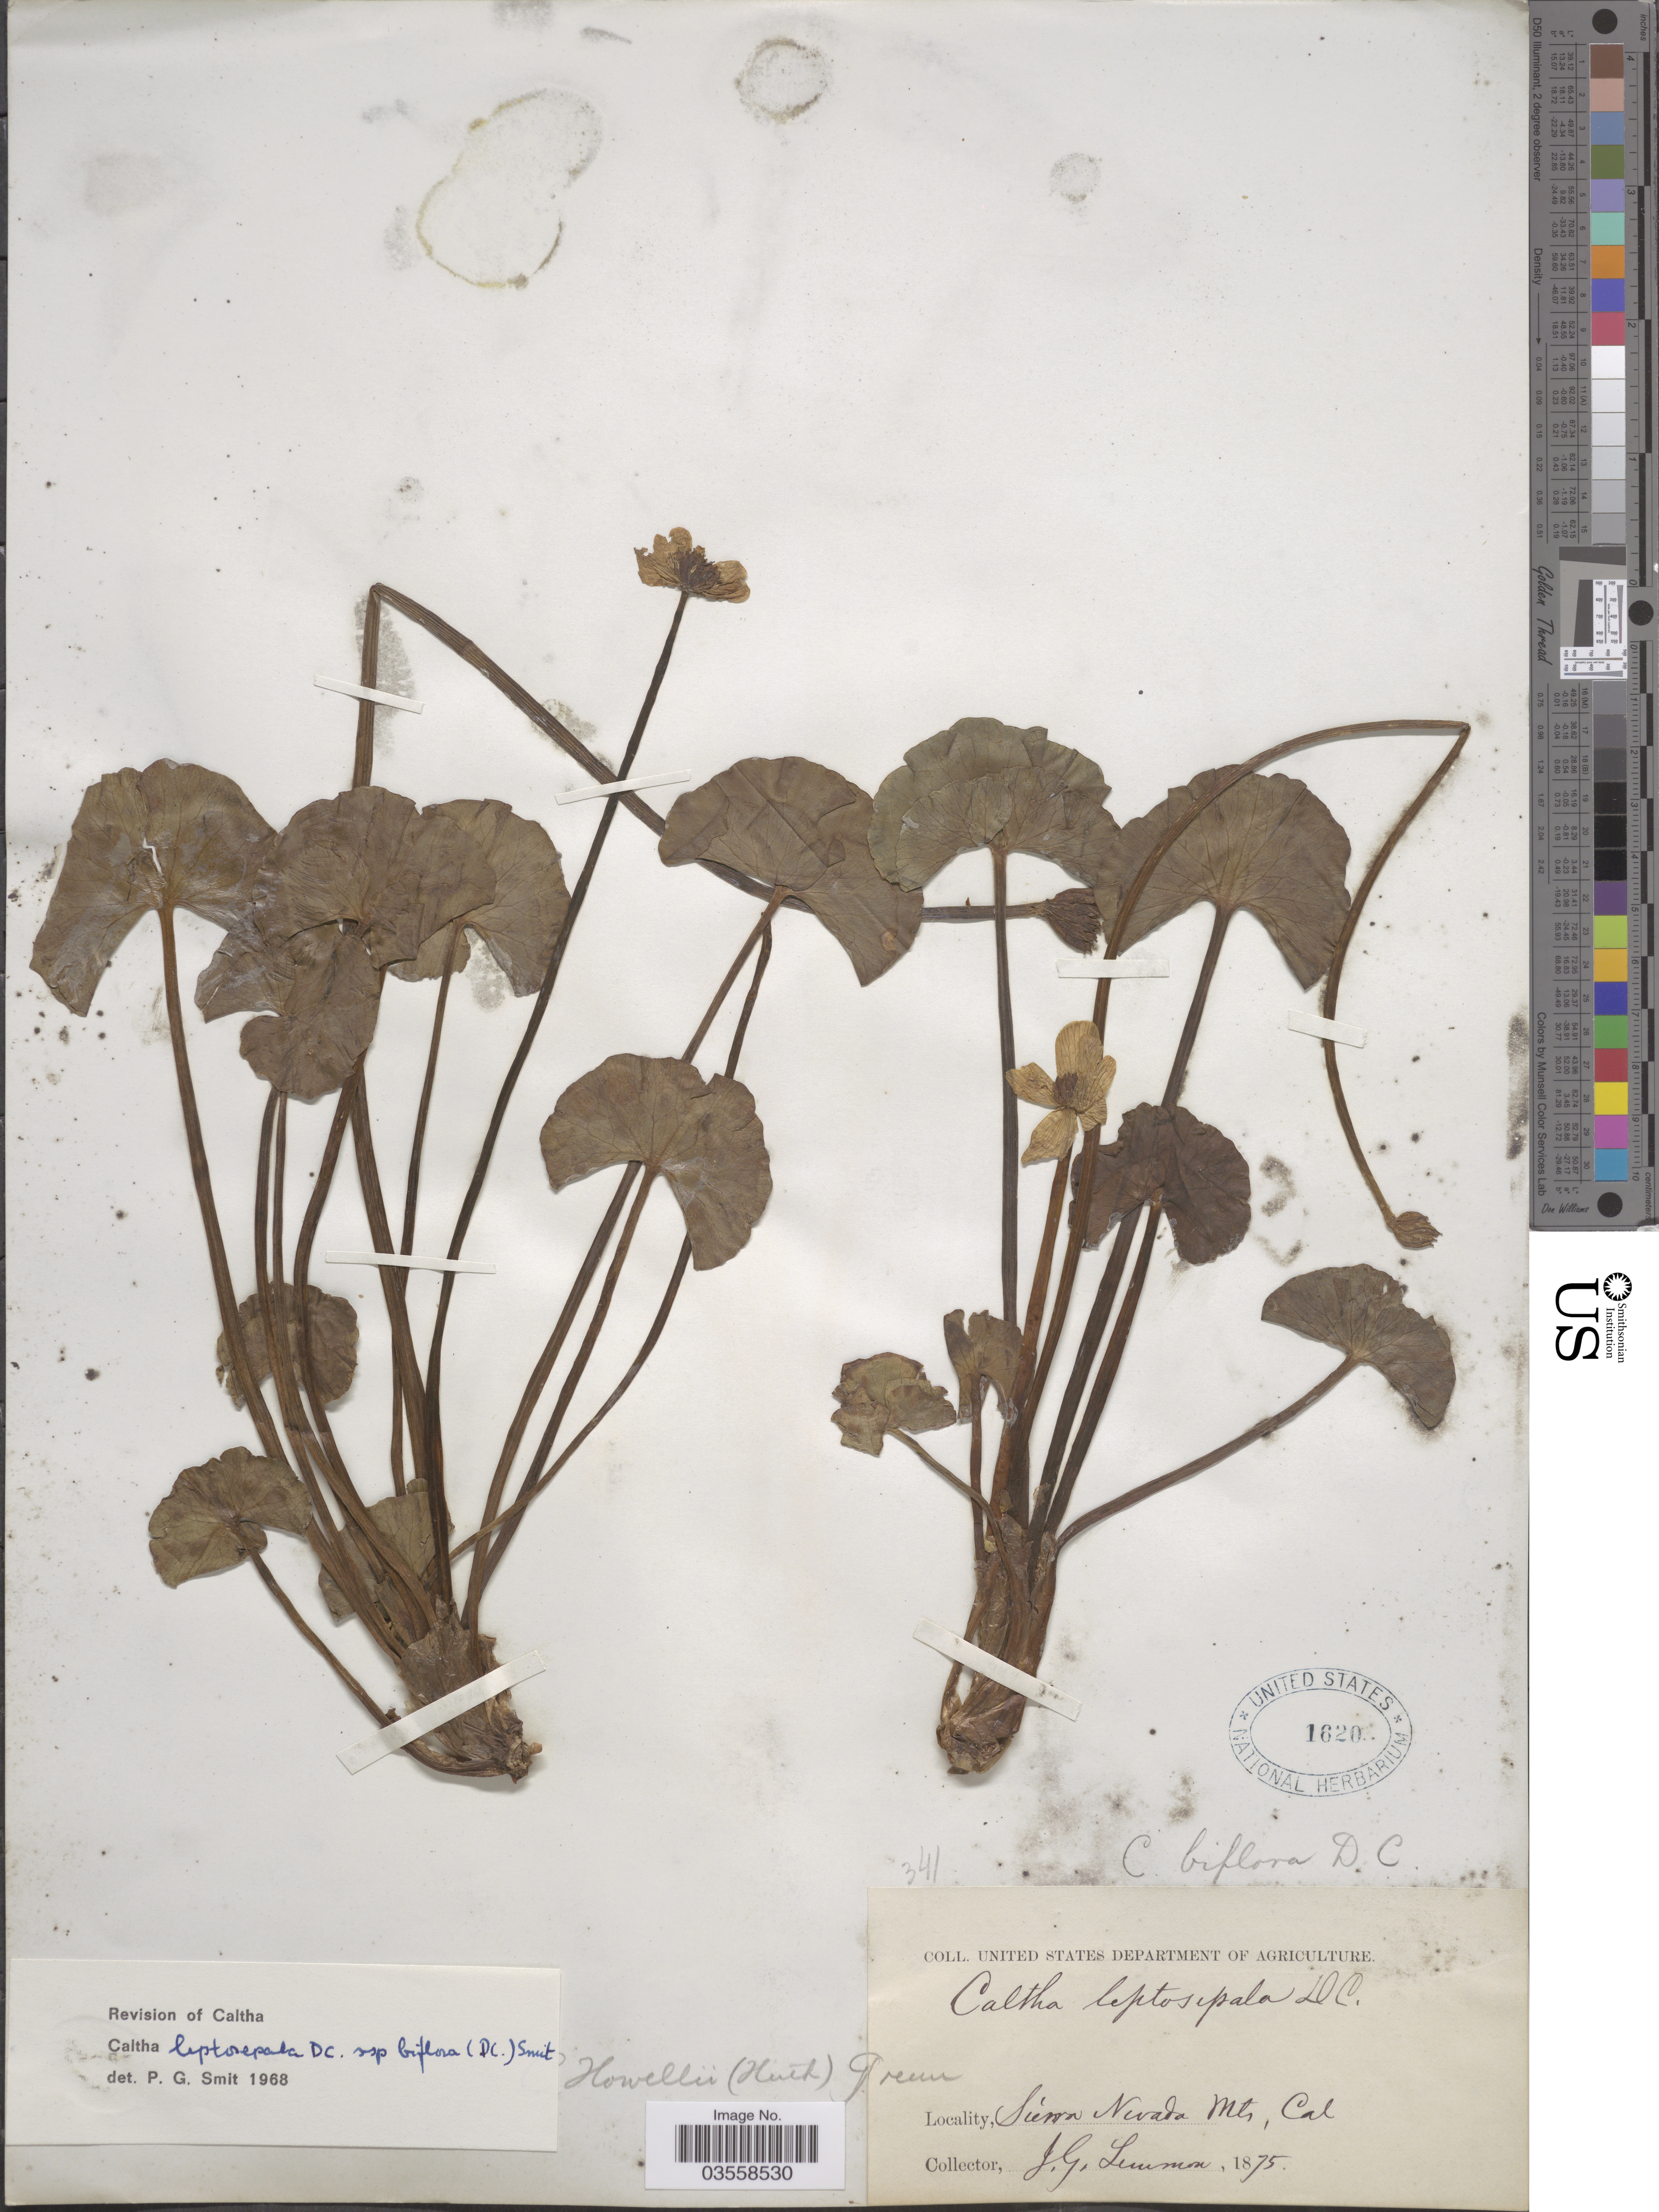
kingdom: Plantae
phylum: Tracheophyta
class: Magnoliopsida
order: Ranunculales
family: Ranunculaceae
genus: Caltha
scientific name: Caltha leptosepala subsp. biflora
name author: DC.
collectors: J. Lemmon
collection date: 1875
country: United States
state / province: California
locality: Sierra Nevada Mts.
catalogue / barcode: US 1620